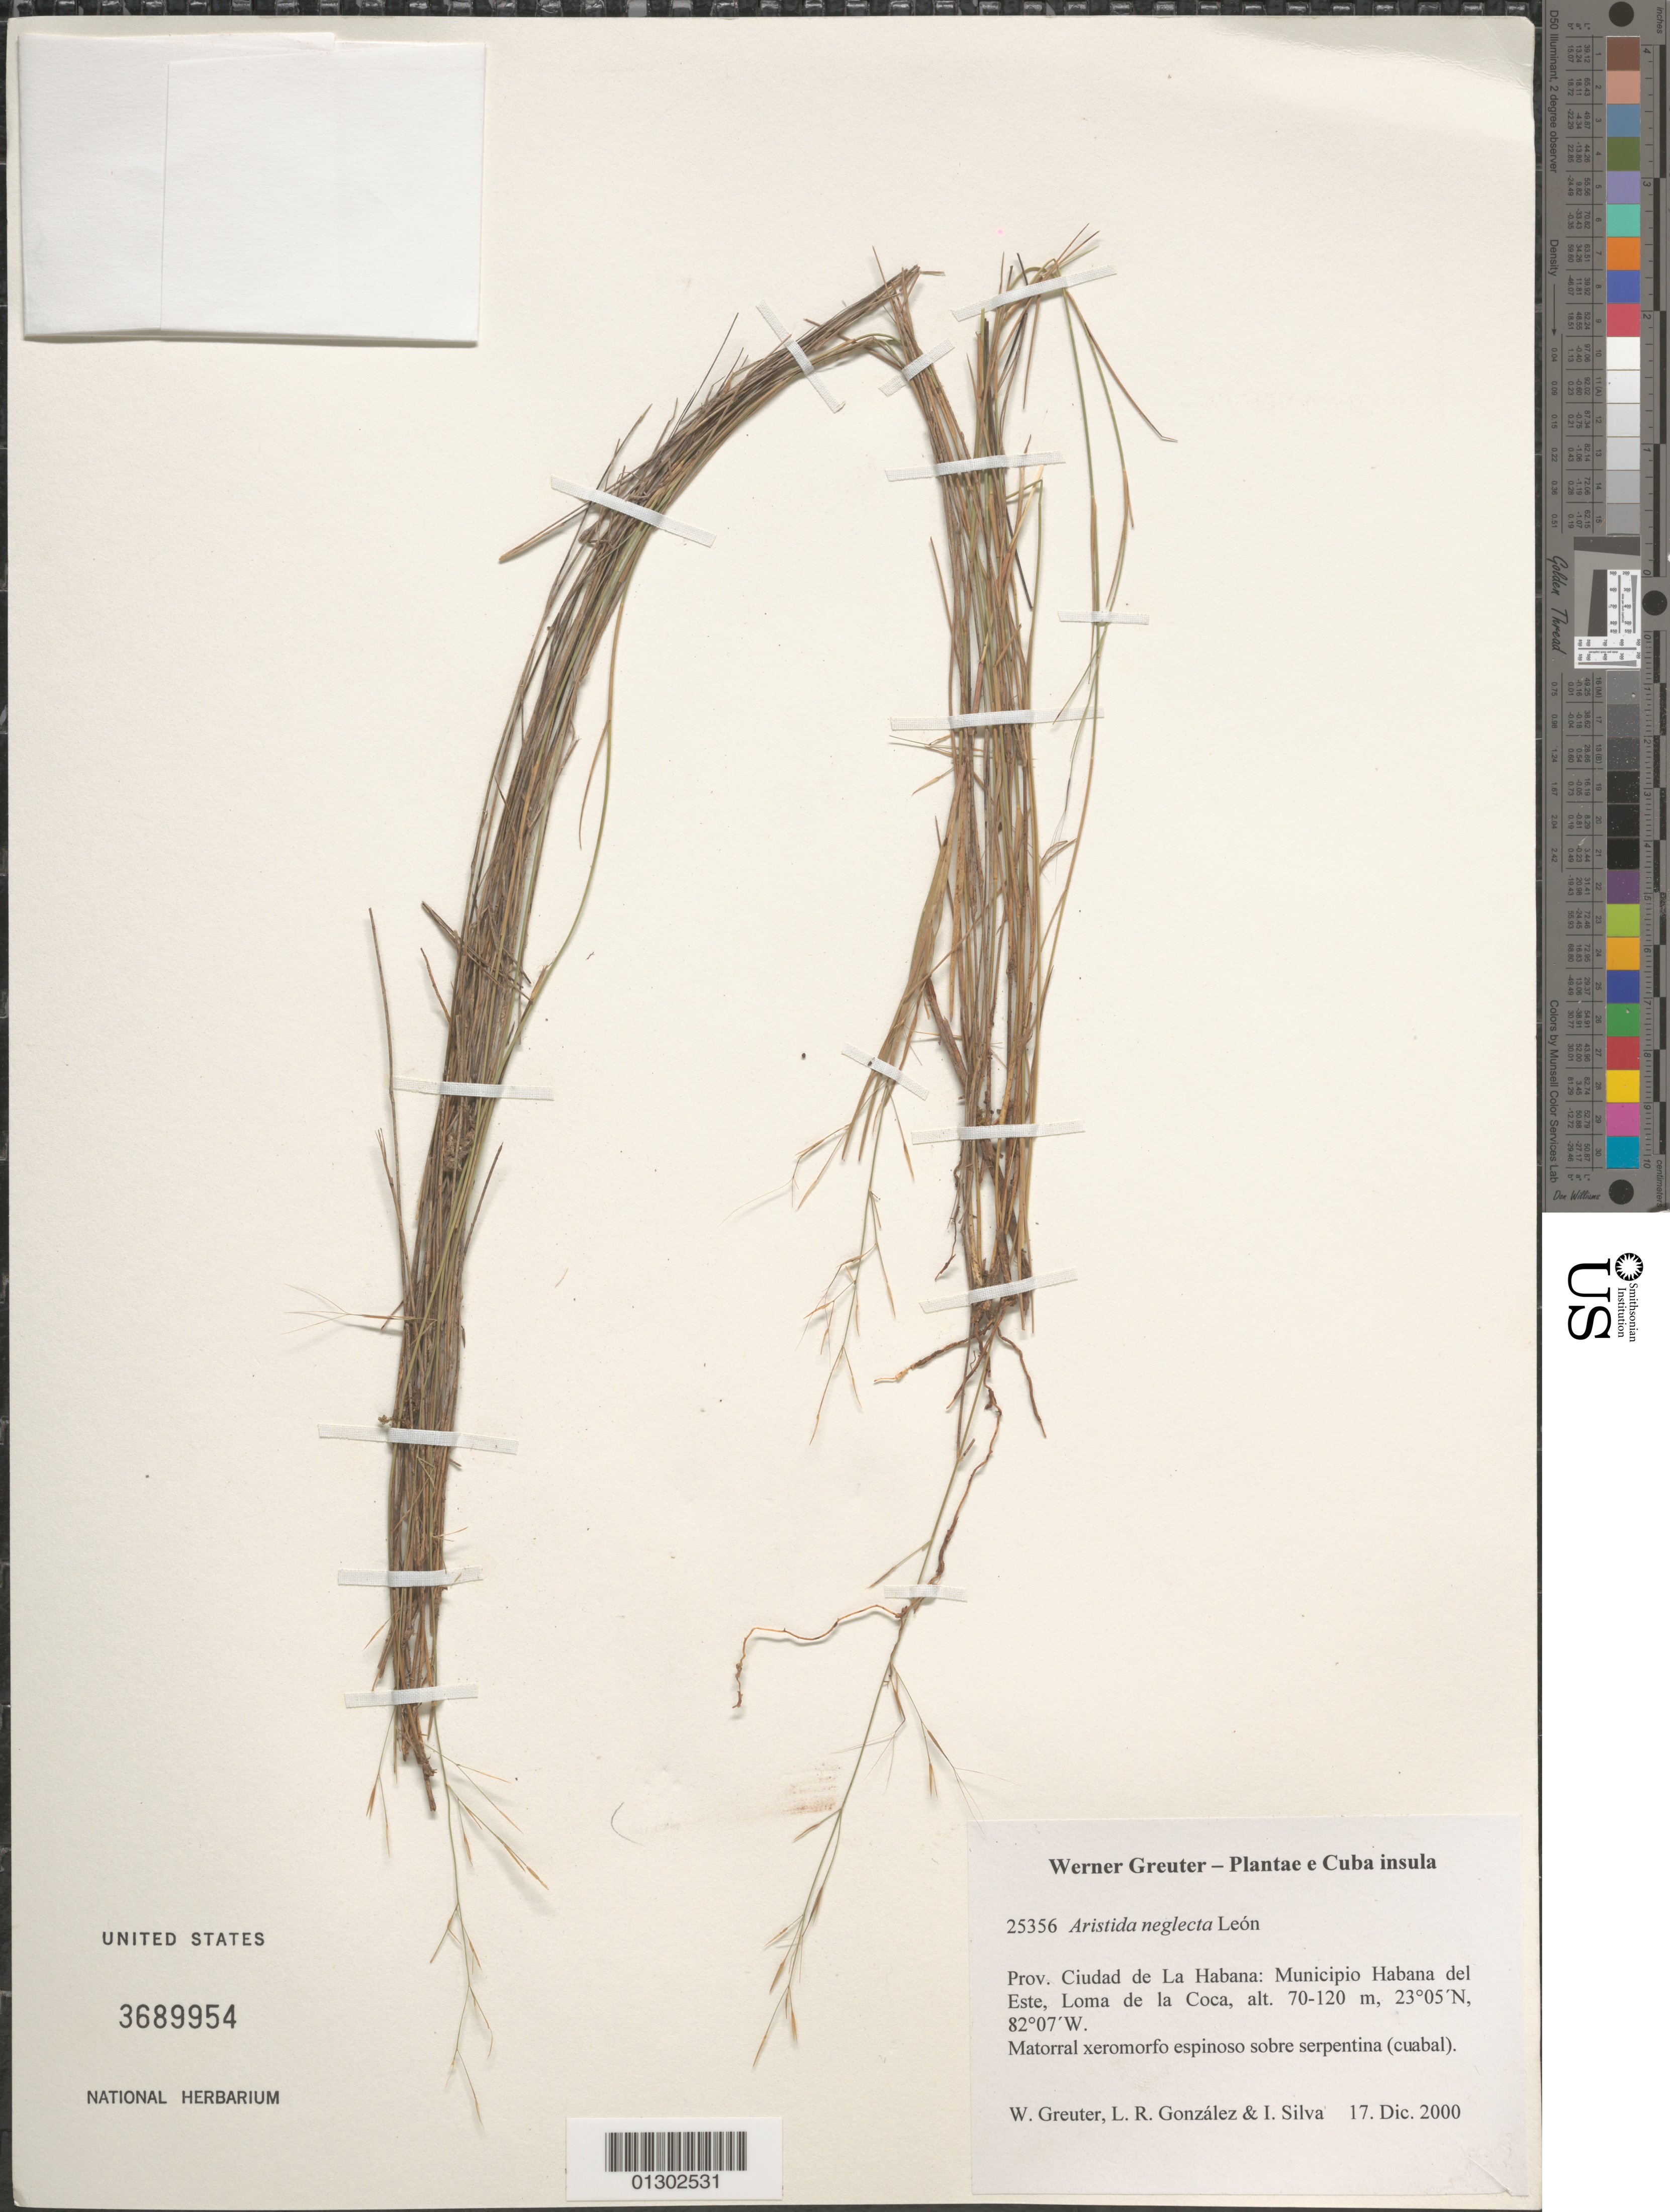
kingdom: Plantae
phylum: Tracheophyta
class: Liliopsida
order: Poales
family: Poaceae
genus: Aristida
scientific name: Aristida neglecta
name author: León ex Hitchc.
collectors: W. R. Greuter, L. Gonzalez & I. Silva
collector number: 25356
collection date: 2000-12-17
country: Cuba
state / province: La Habana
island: Cuba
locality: Municipio Habana del Este, Loma de la Coca.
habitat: Matorral xeromorfo espinoso sobre serpentina (Cuabal).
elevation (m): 70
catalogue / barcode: US 3689954